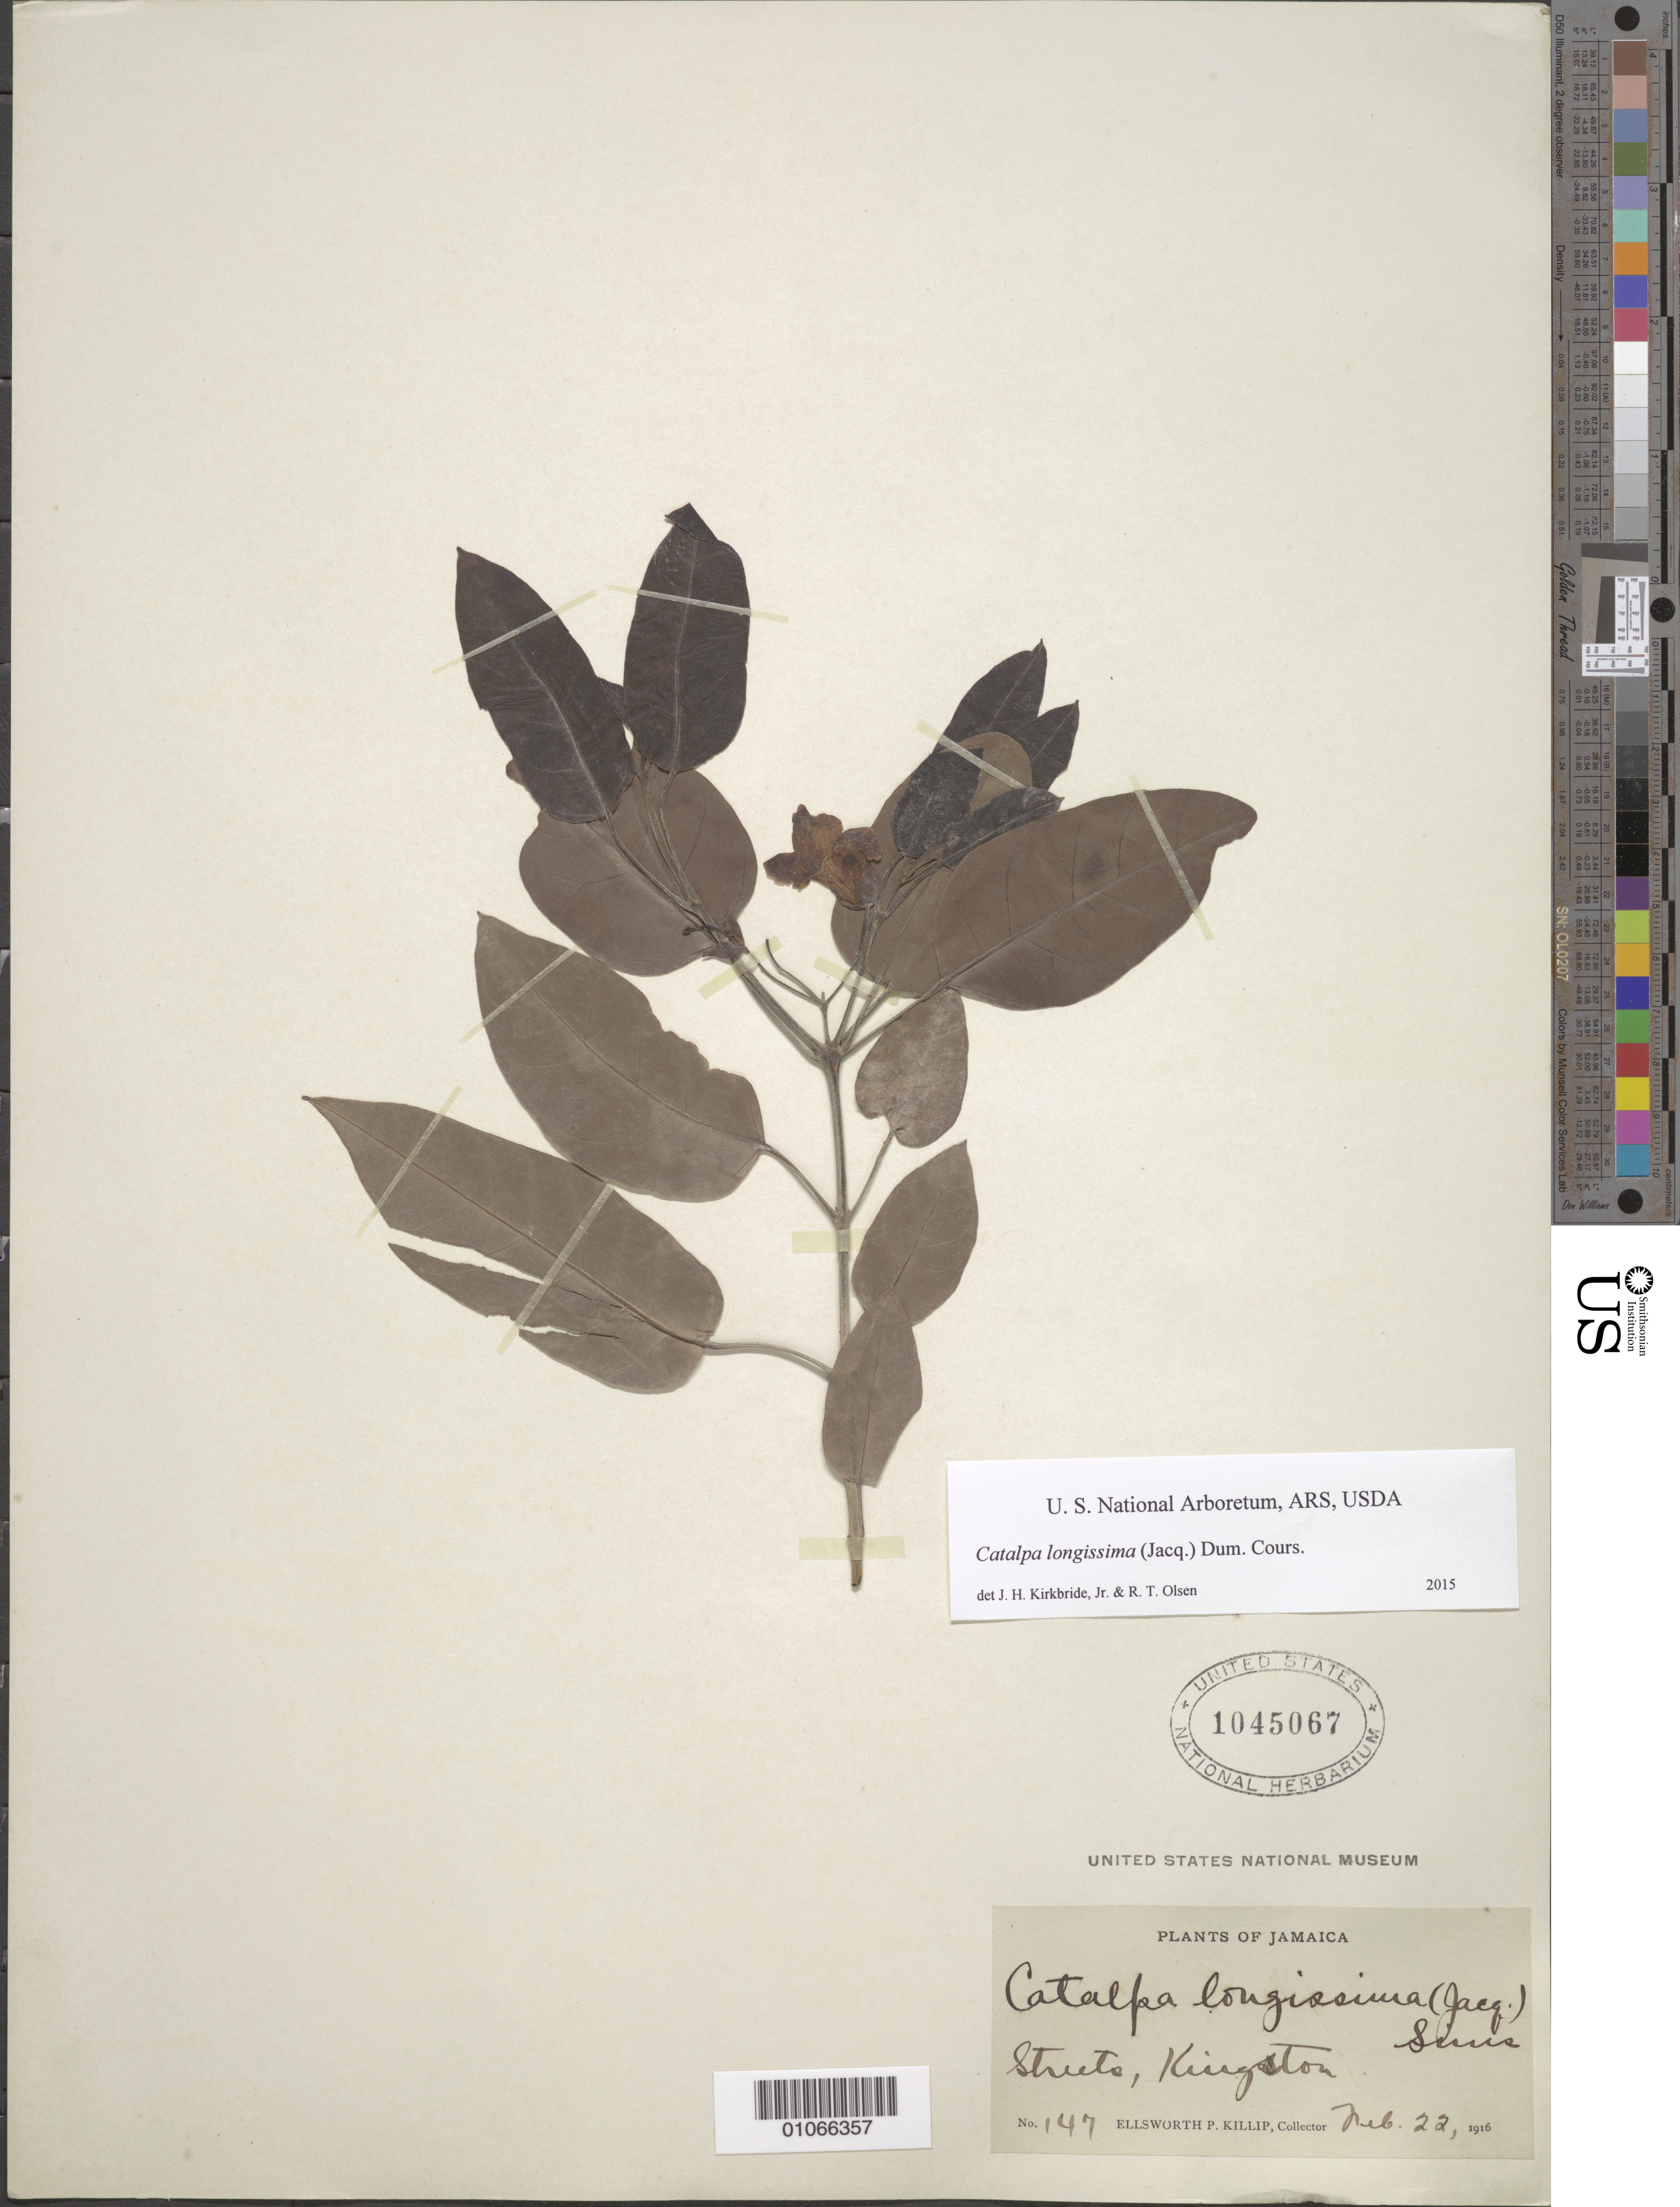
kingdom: Plantae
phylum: Tracheophyta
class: Magnoliopsida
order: Lamiales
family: Bignoniaceae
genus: Catalpa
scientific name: Catalpa longissima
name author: (Jacq.) Dum. Cours.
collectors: E. P. Killip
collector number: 147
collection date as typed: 21 Feb 1916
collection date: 1916-02-21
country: Jamaica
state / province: Kingston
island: Jamaica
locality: Streets, Kingston.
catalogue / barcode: US 1045067